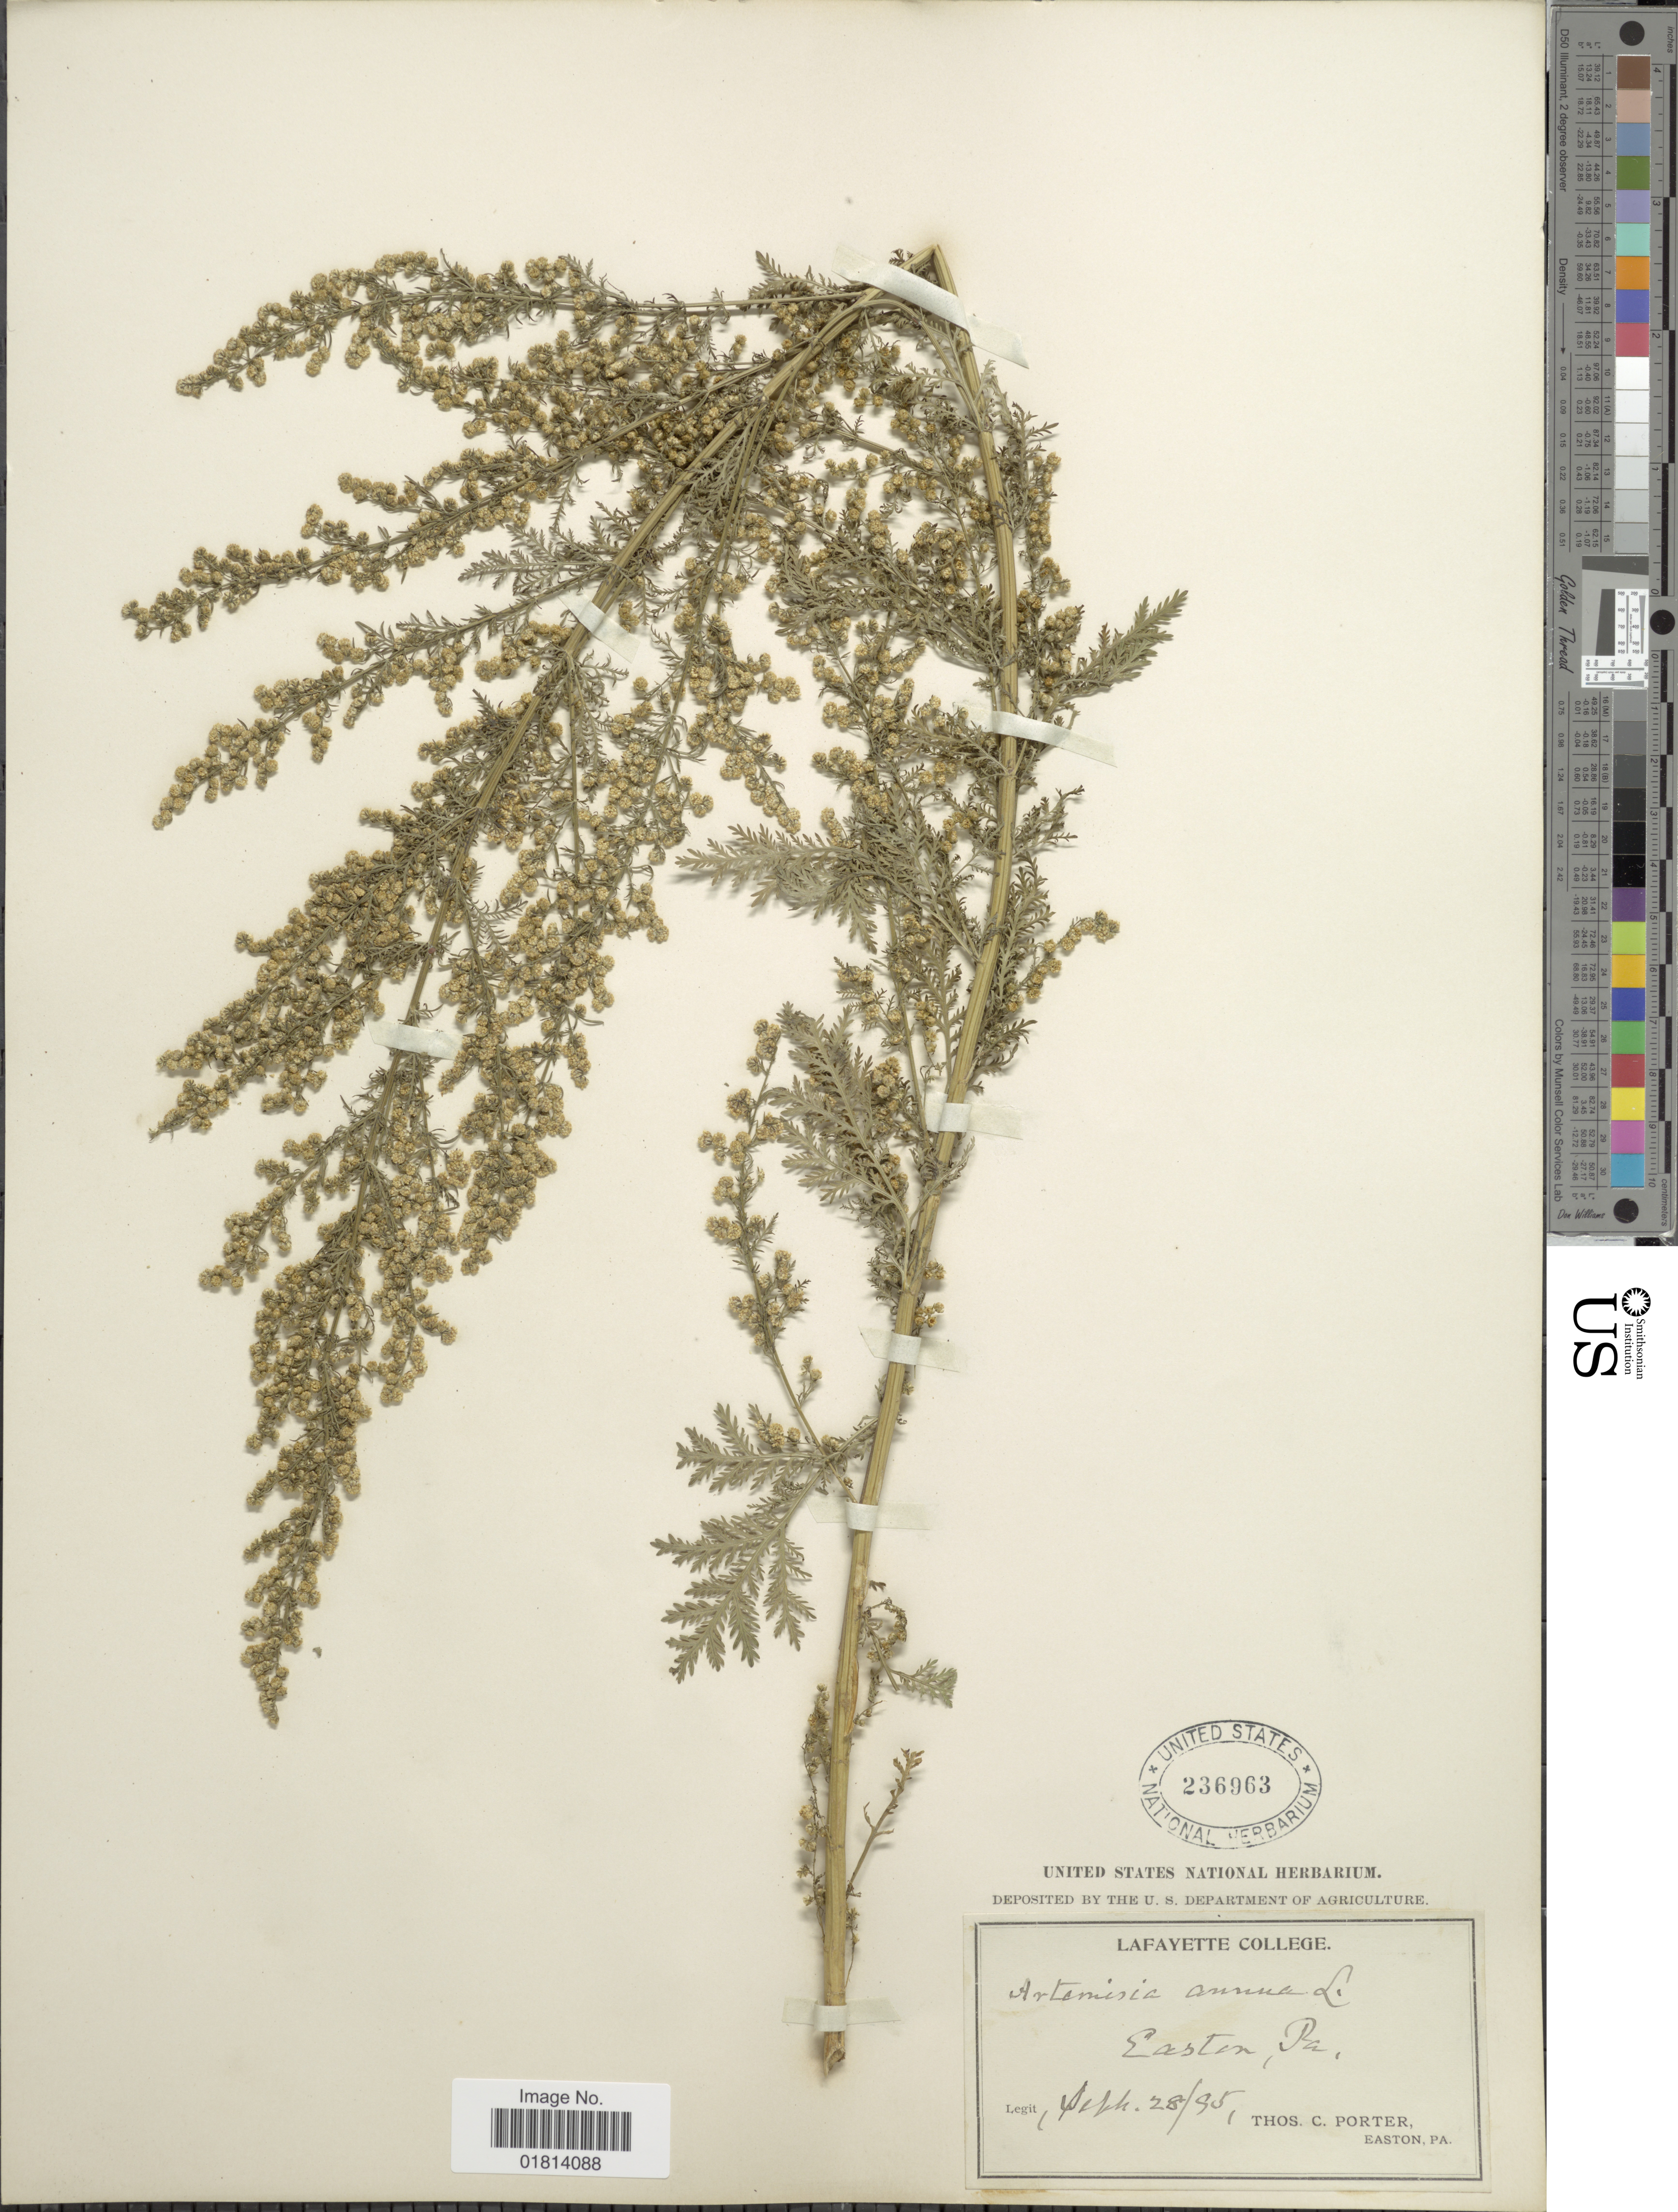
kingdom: Plantae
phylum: Tracheophyta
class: Magnoliopsida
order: Asterales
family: Asteraceae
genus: Artemisia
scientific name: Artemisia annua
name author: L.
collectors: T. C. Porter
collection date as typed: Transcribed d/m/y: 28/9/95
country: United States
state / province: Pennsylvania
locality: Easten, Pa.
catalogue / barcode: US 236963